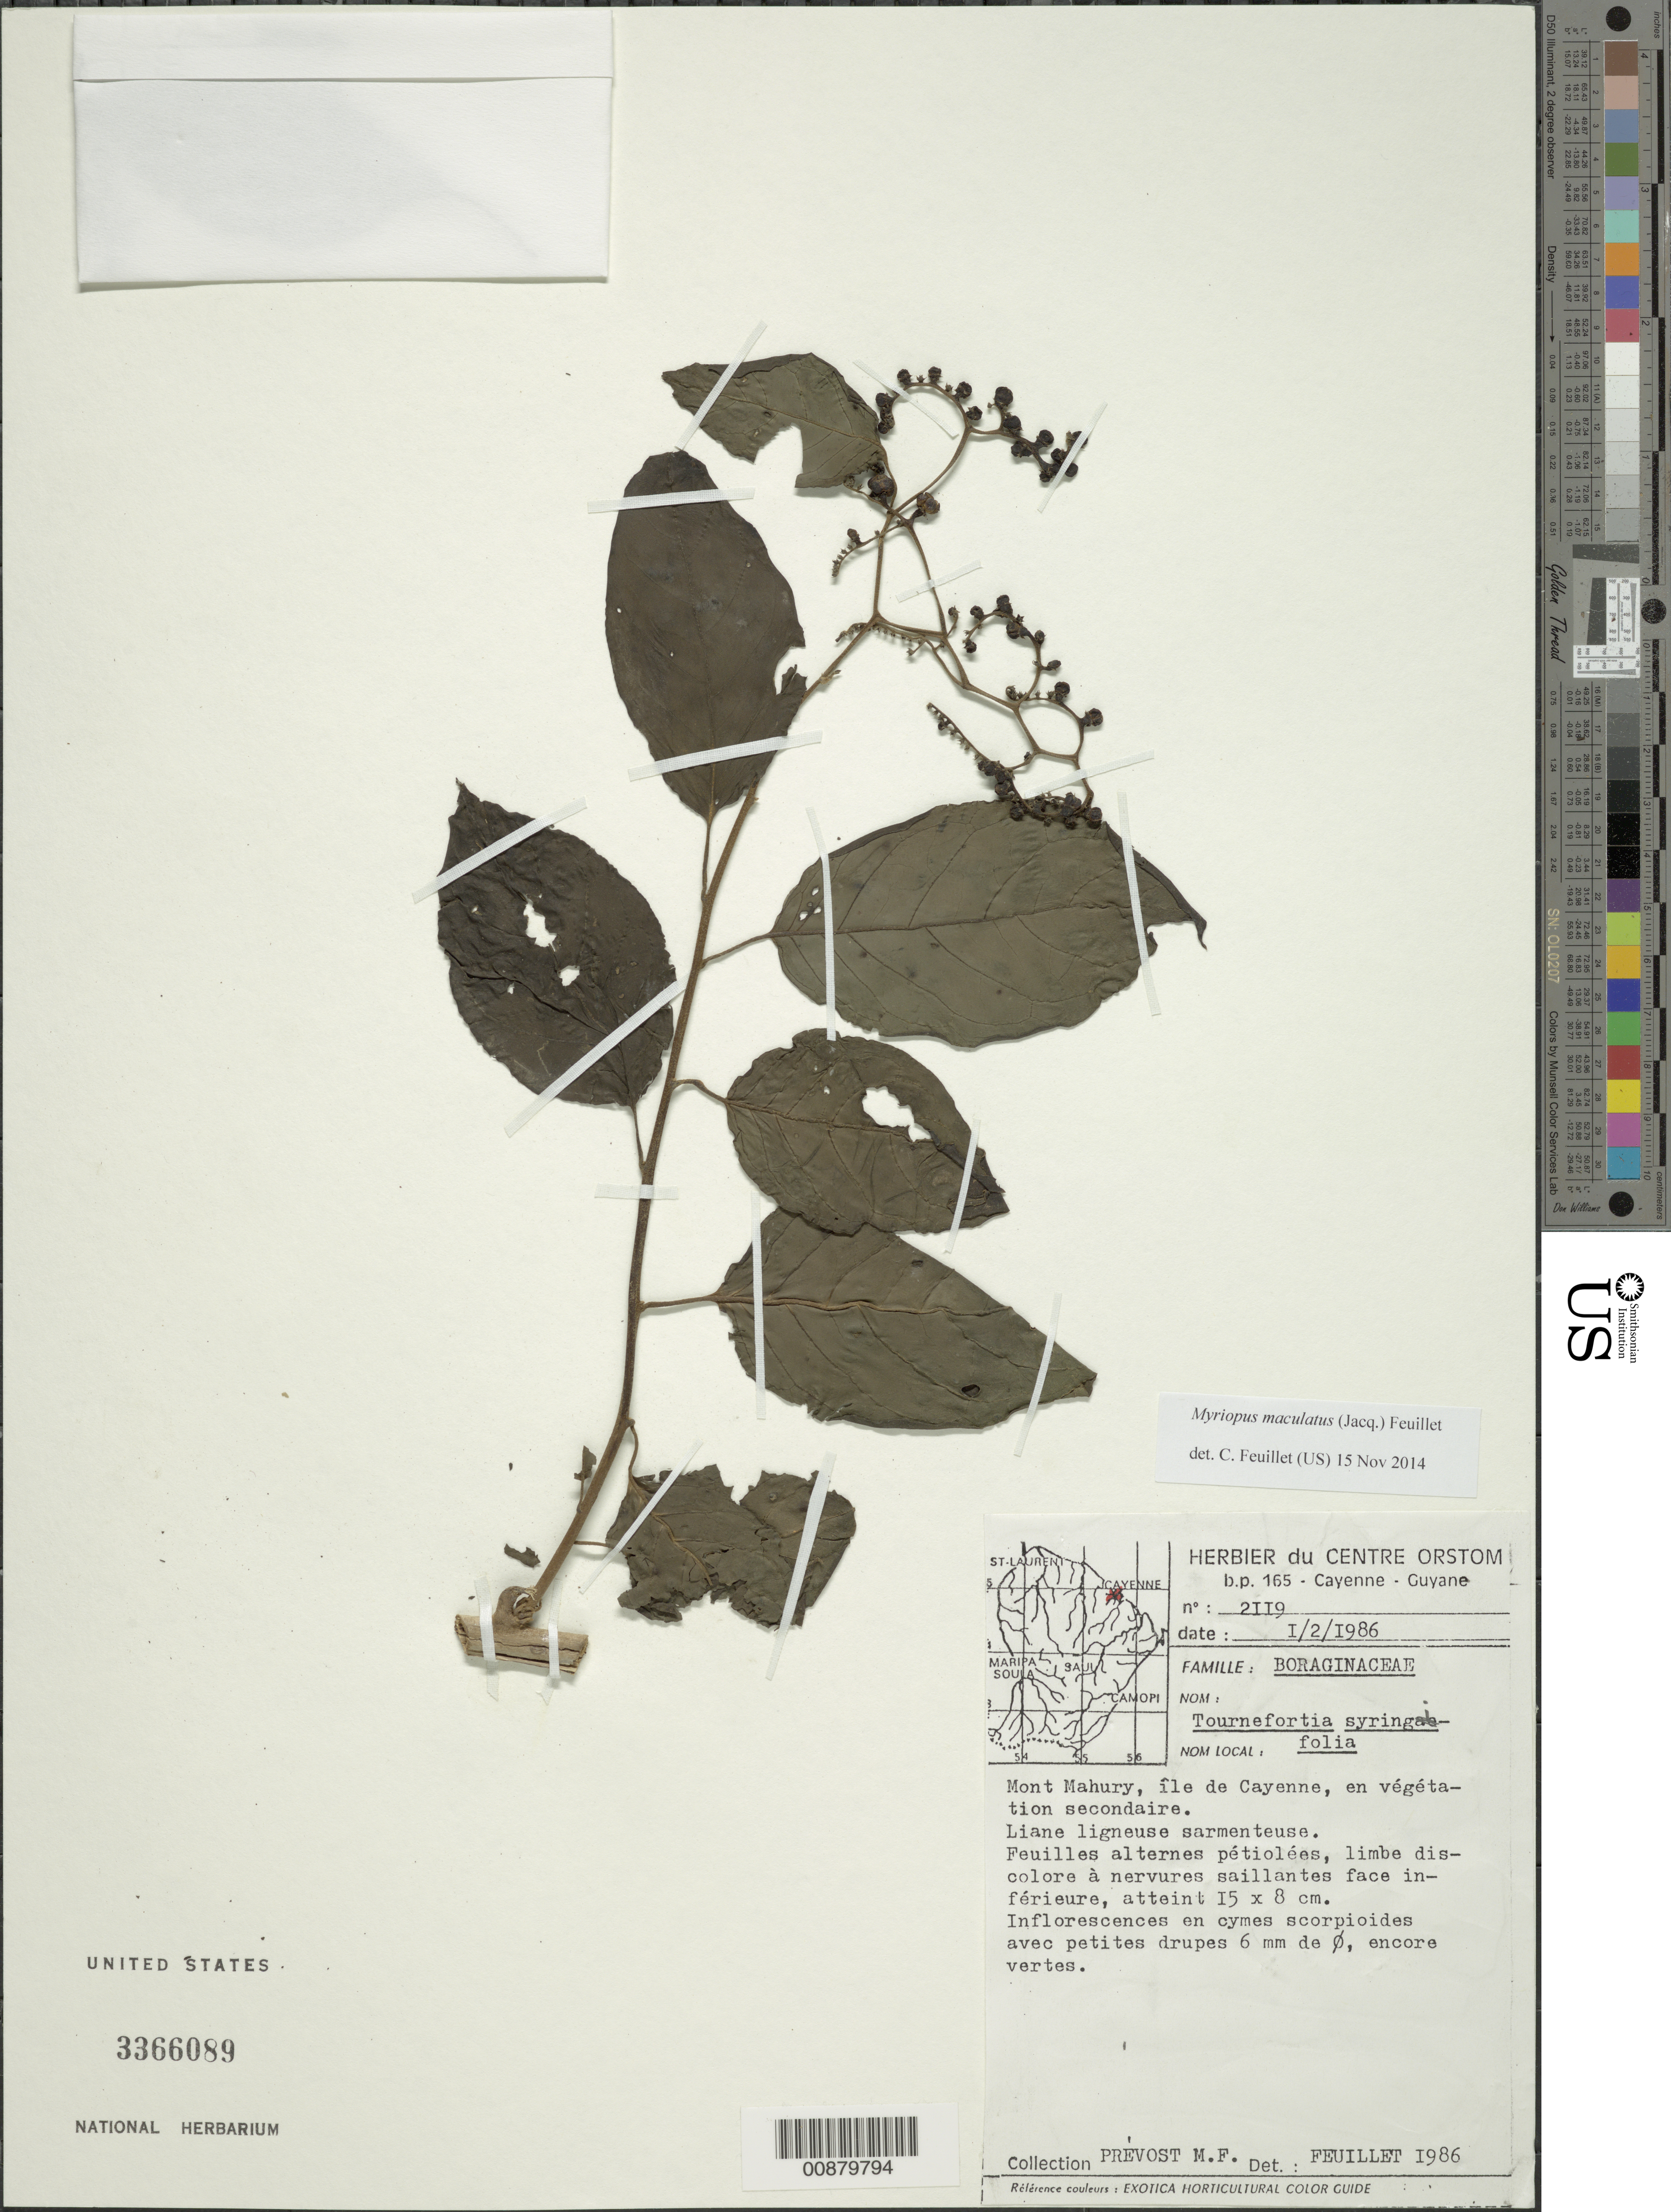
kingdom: Plantae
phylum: Tracheophyta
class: Magnoliopsida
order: Boraginales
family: Heliotropiaceae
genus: Myriopus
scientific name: Myriopus maculatus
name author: (Jacq.) Feuillet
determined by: Feuillet, C.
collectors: M.-F. Prévost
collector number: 2119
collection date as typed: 1-Feb-86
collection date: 1986-02-01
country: French Guiana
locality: Mont Mahury, ile de Cayenne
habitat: Vegetación secondaire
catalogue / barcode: US 3366089